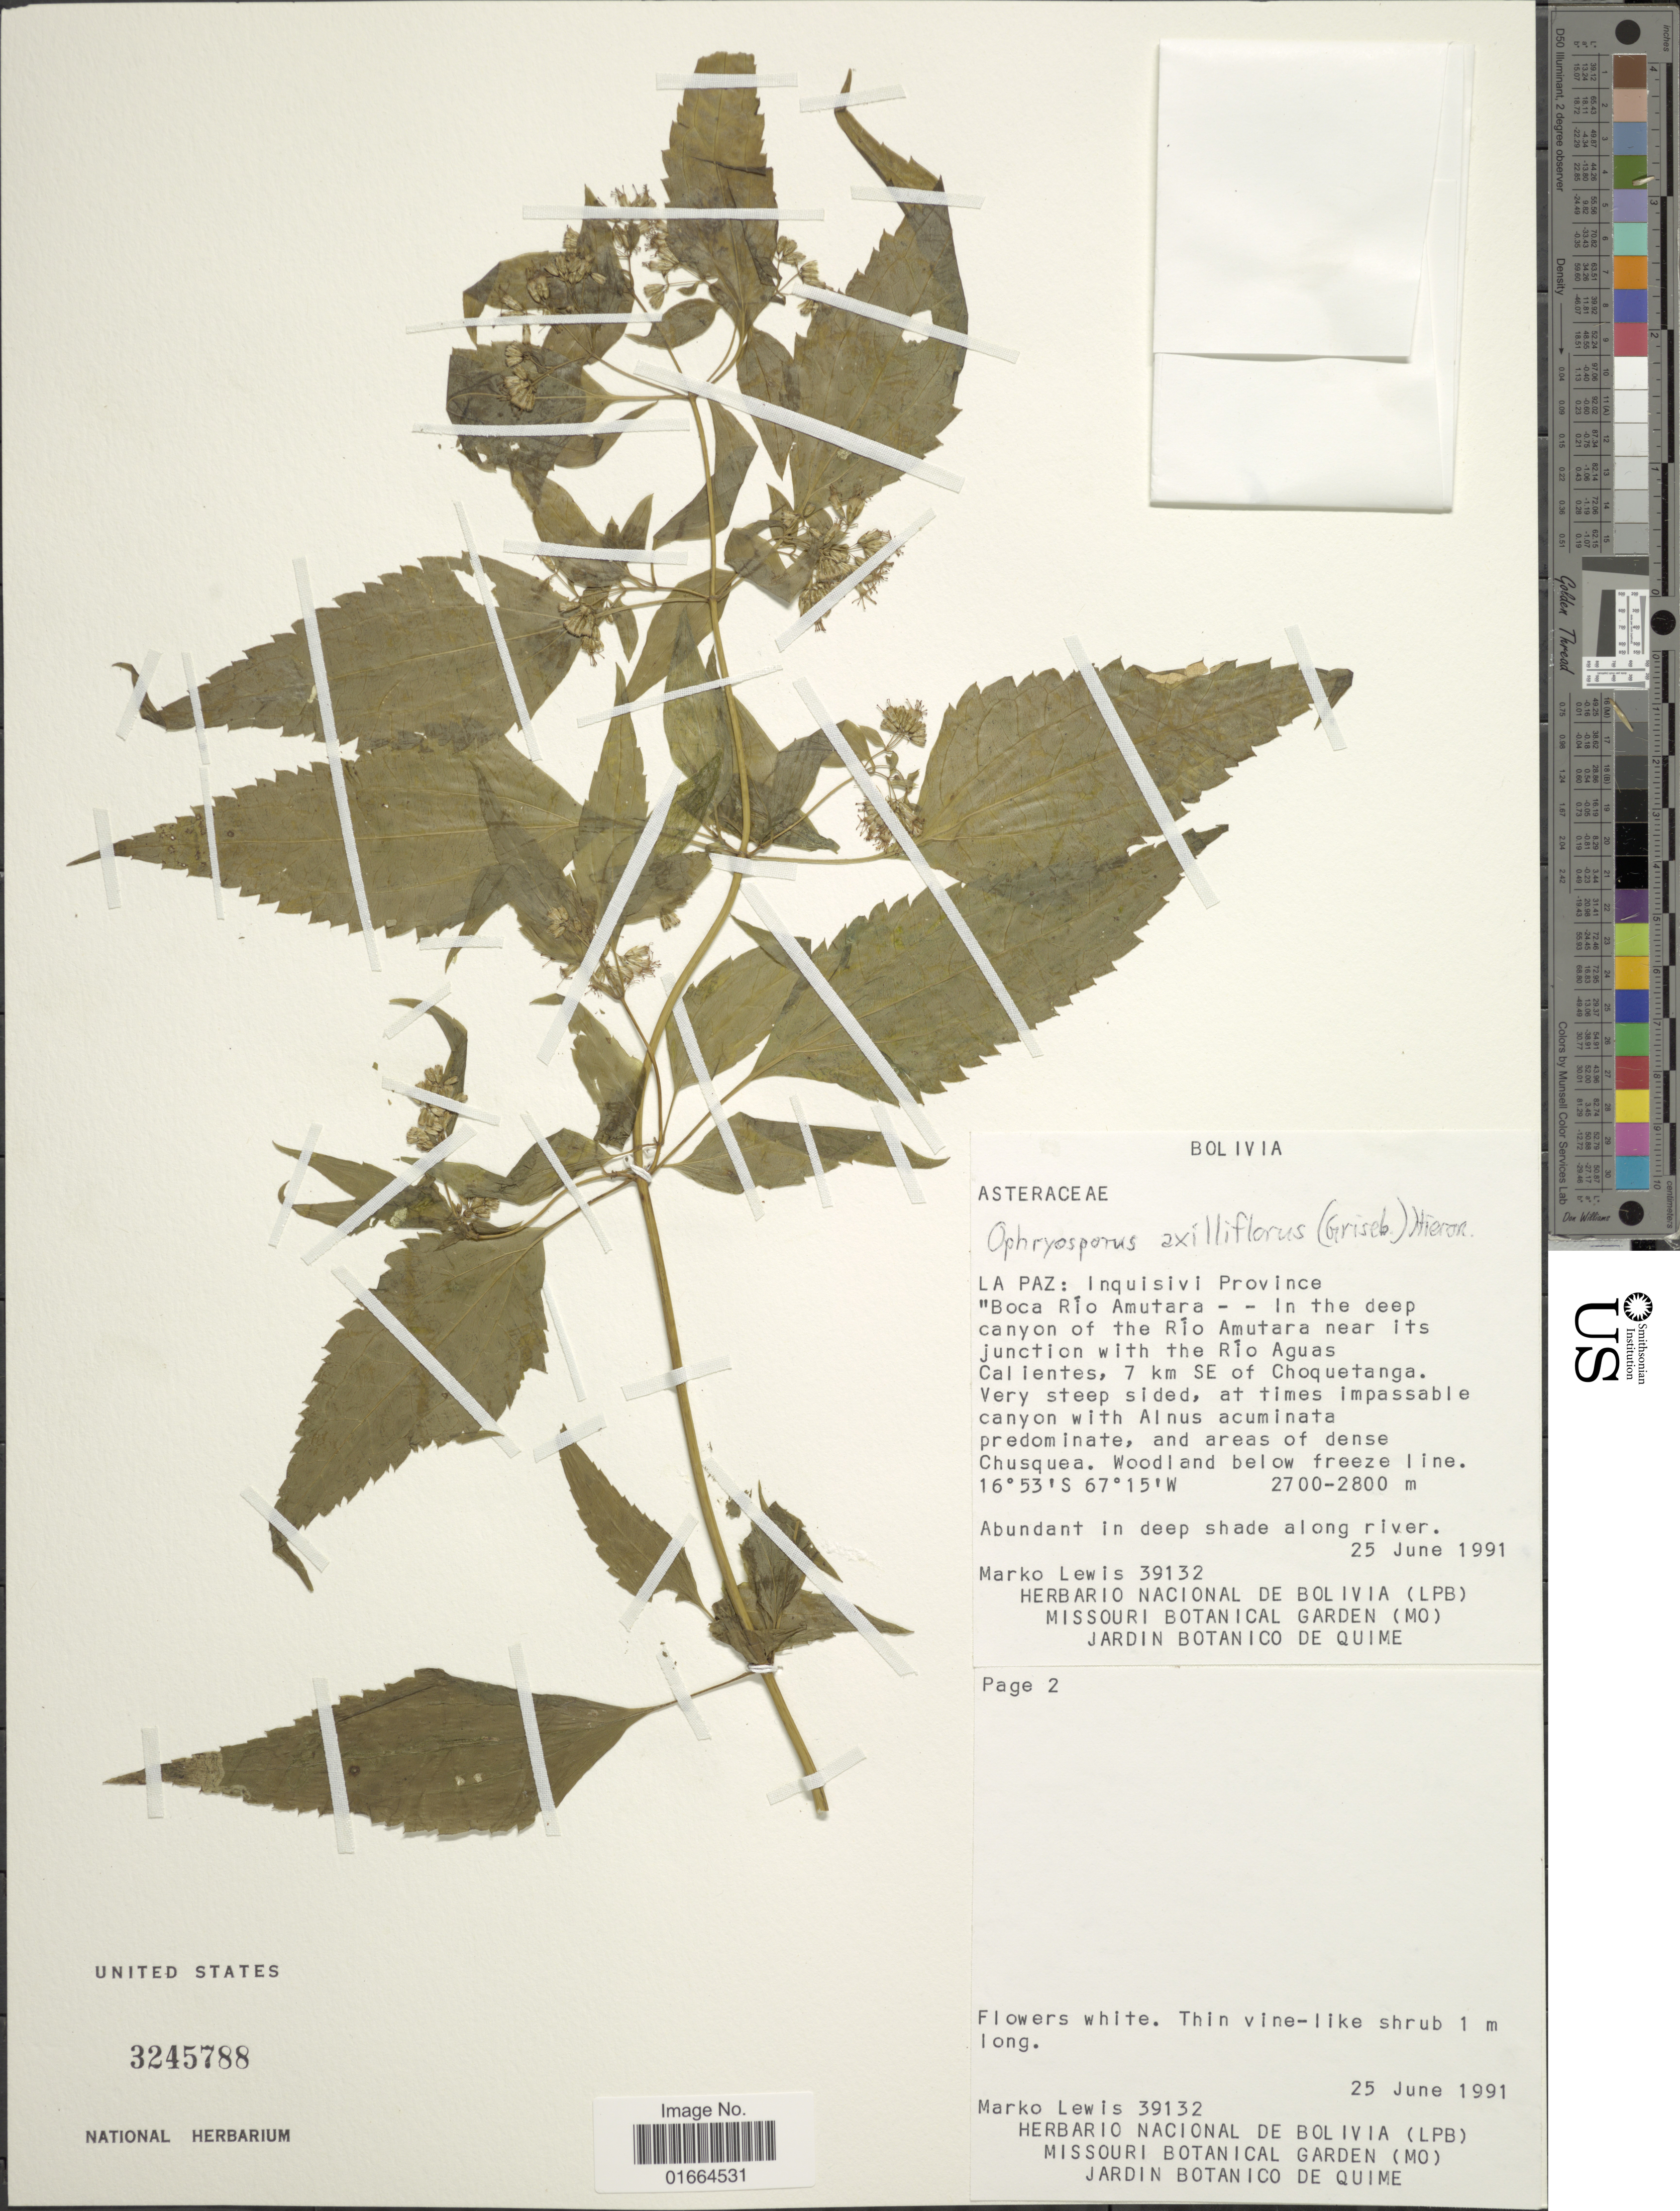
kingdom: Plantae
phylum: Tracheophyta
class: Magnoliopsida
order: Asterales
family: Asteraceae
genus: Ophryosporus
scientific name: Ophryosporus axilliflorus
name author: (Griseb.) Hieron.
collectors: M. A. Lewis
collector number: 39132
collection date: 1991-06-25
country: Bolivia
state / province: La Paz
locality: La Paz: Inquisivi Province, "Boca Rio Amutara", In the deep canyon of the Rio Amutara near its junction with the Rio Aguas Calientes, 7 km SE of Choquetanga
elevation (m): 2700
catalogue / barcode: US 3245788